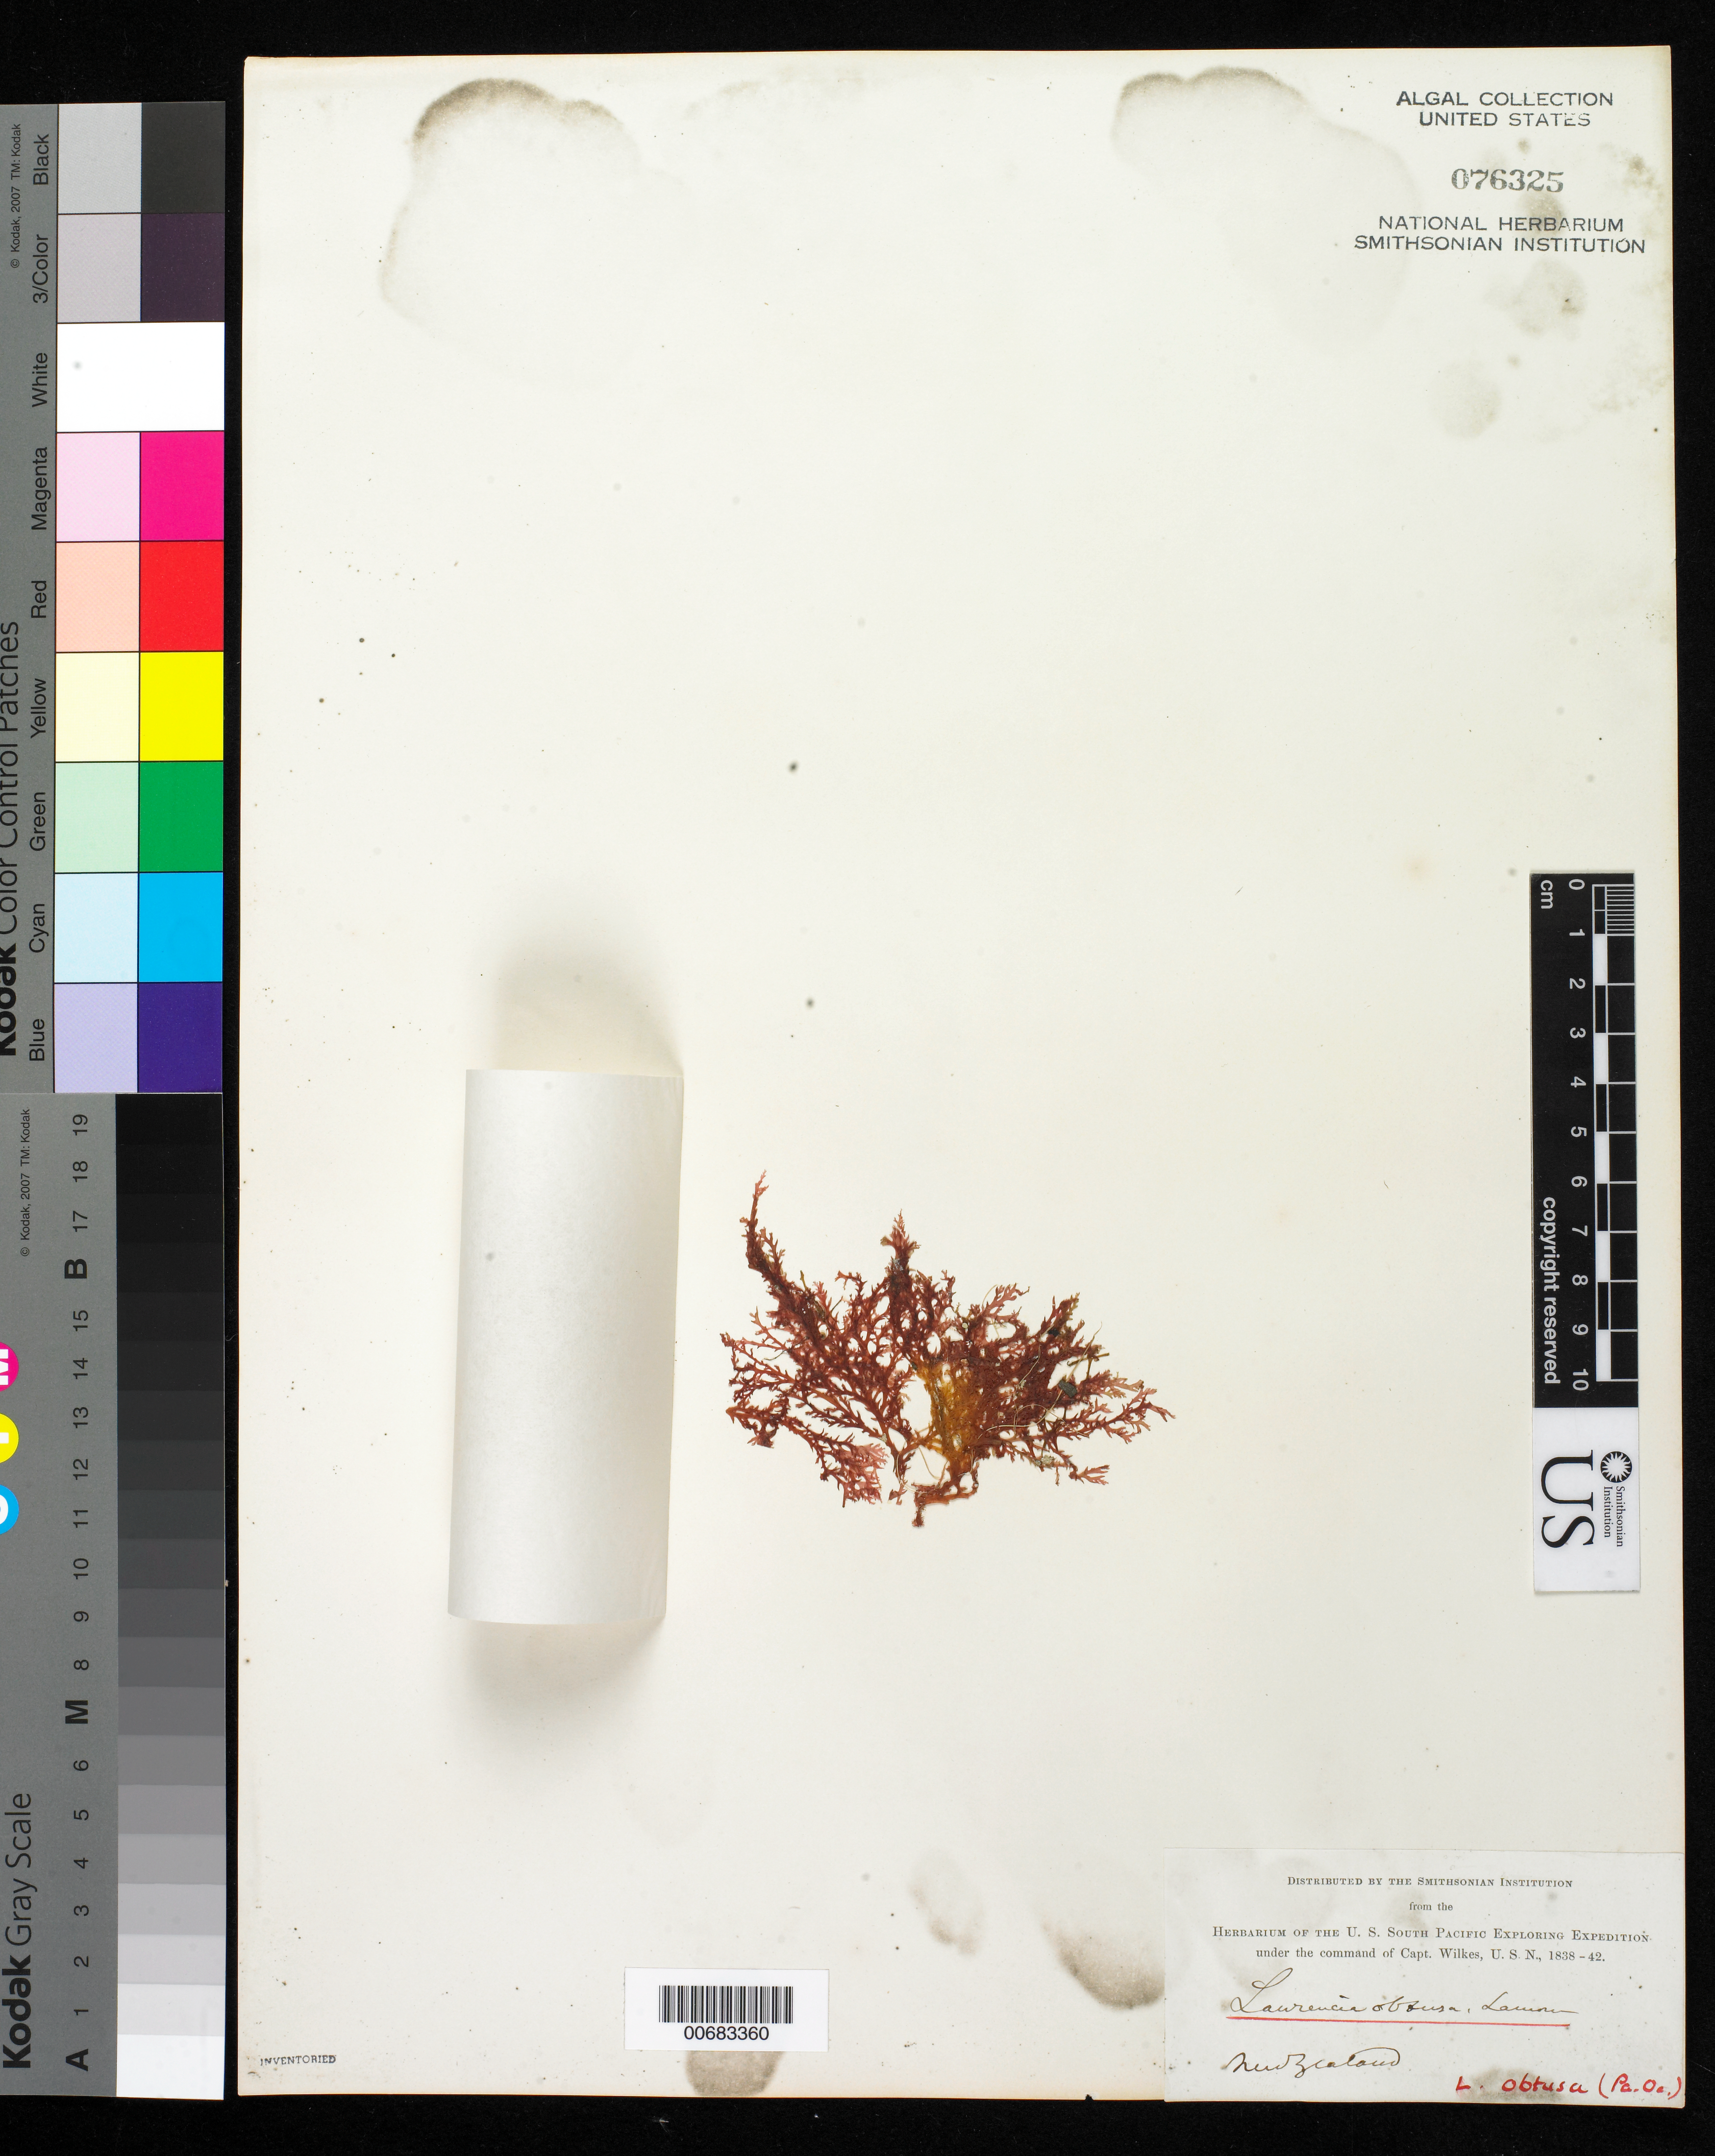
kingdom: Plantae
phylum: Rhodophyta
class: Florideophyceae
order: Ceramiales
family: Rhodomelaceae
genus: Laurencia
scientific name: Laurencia obtusa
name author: (Huds.) J.V.Lamouroux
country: New Zealand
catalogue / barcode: US 76325